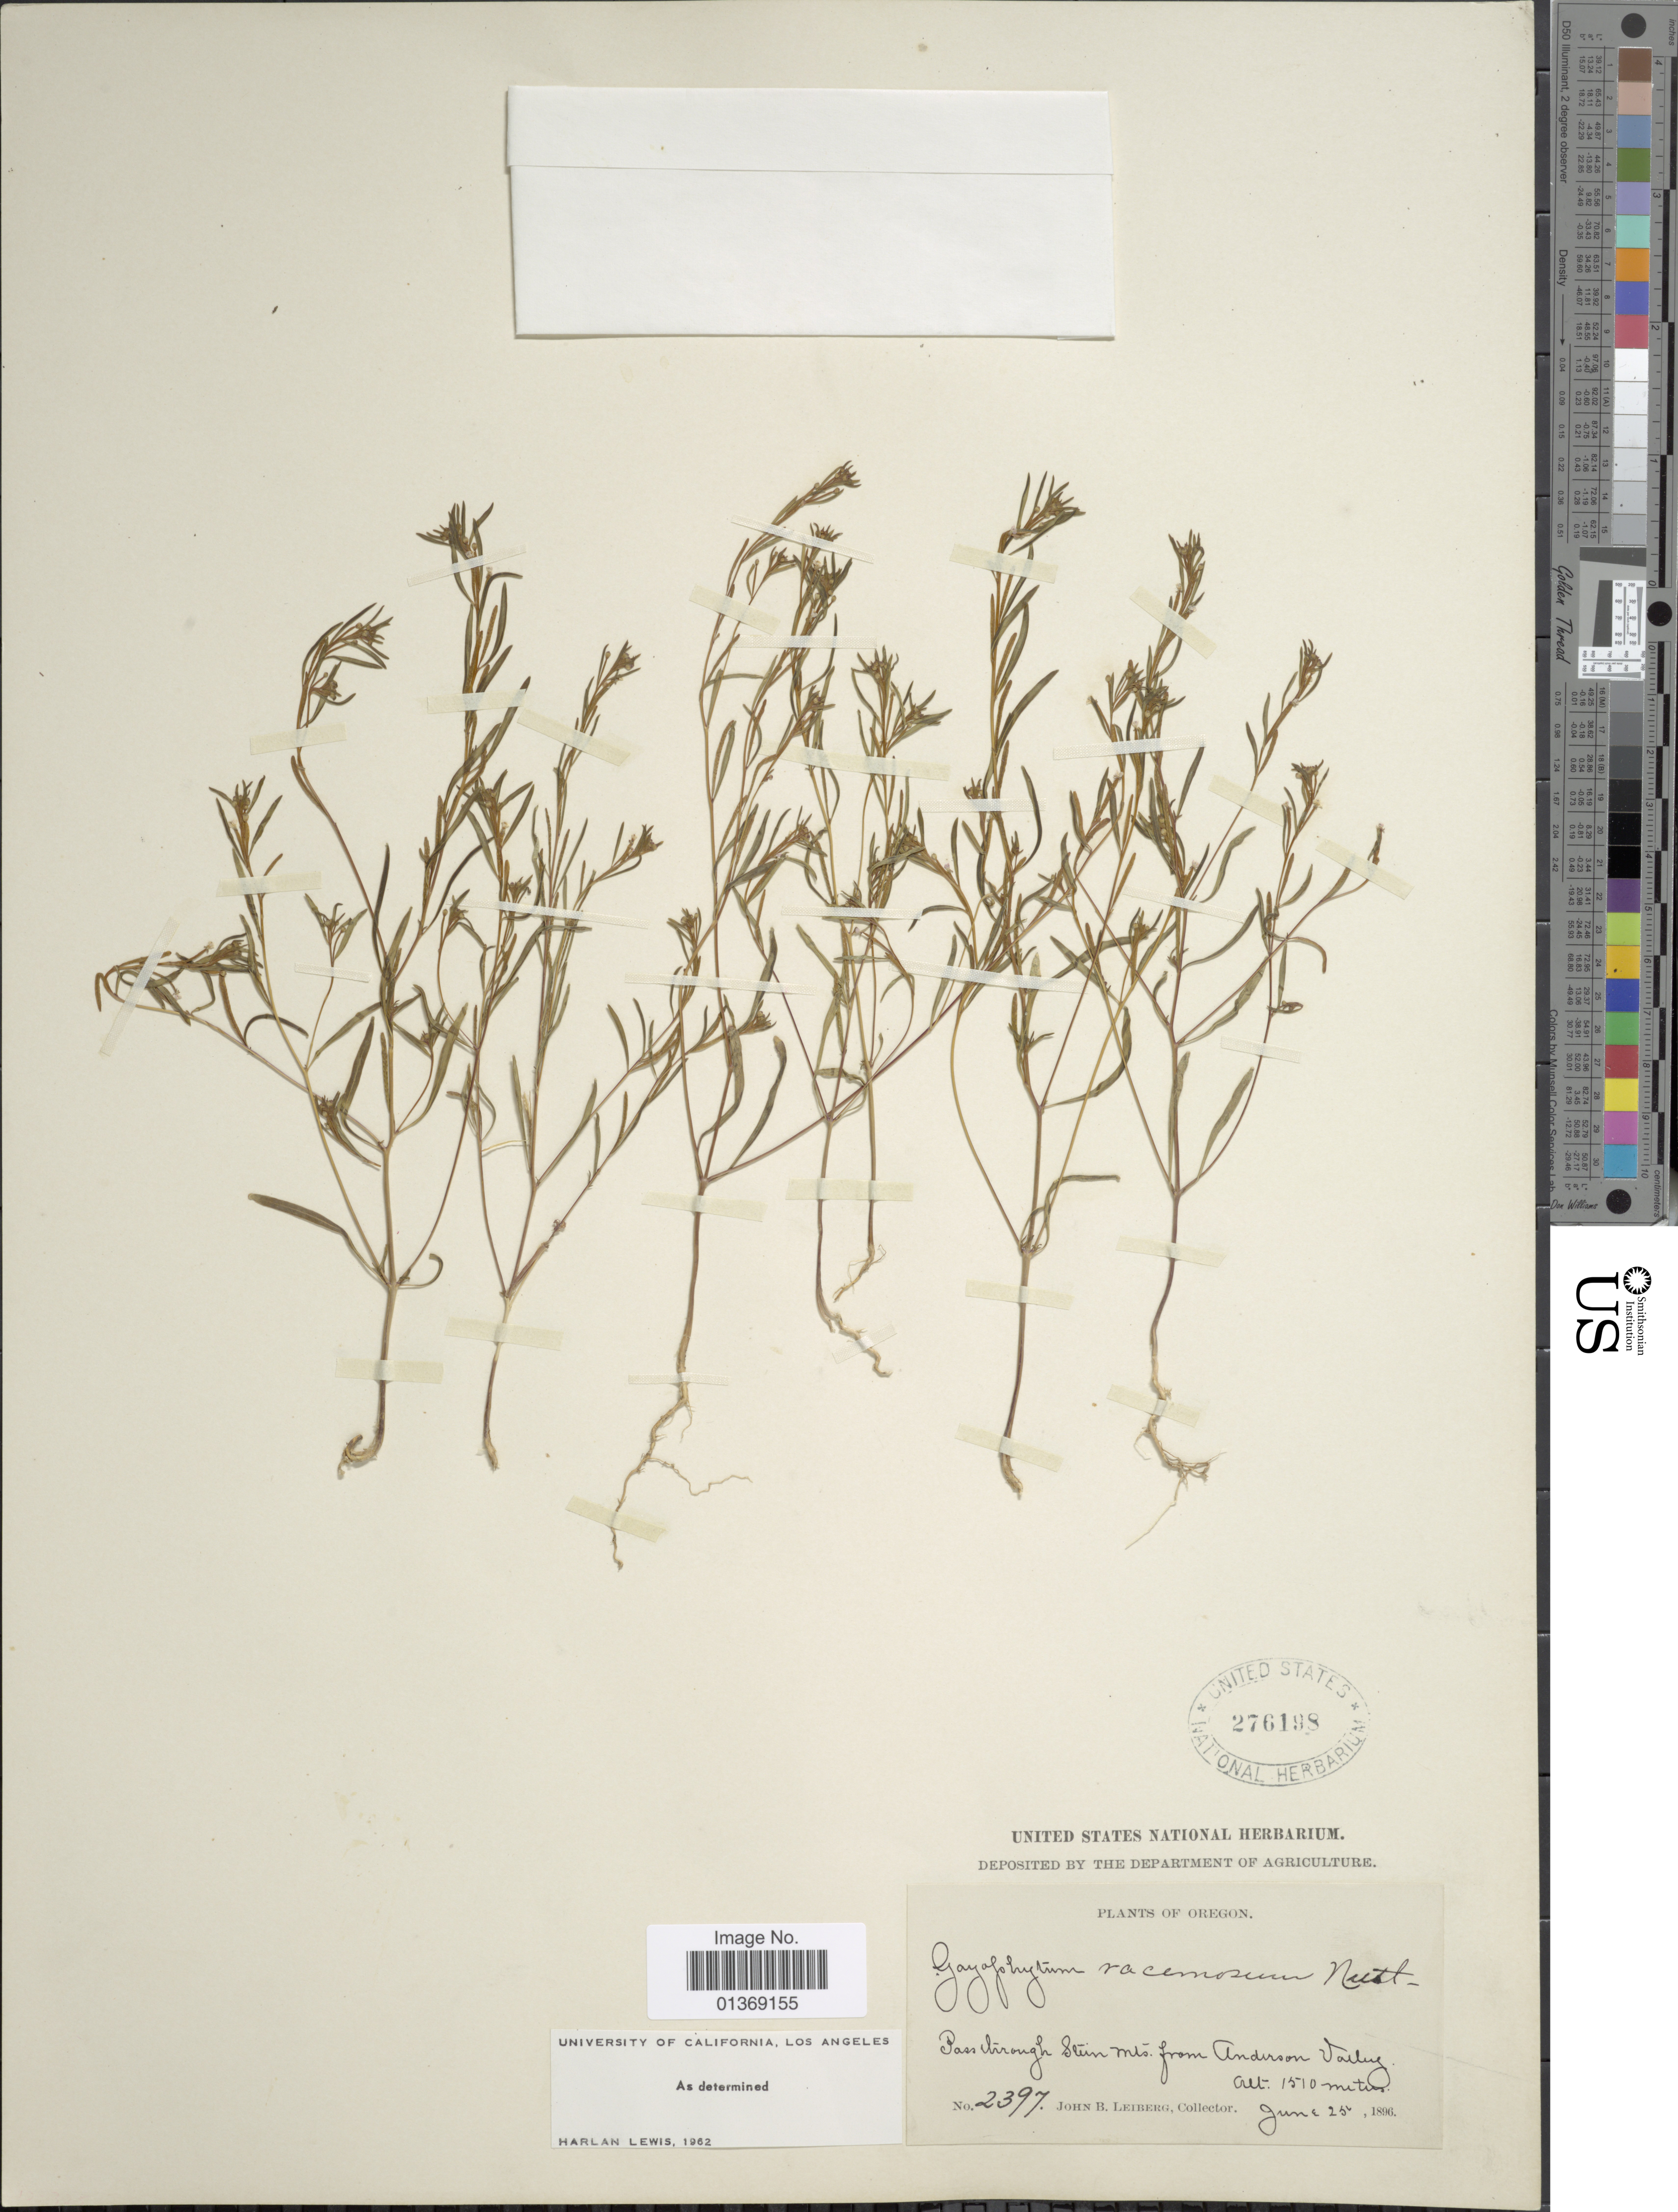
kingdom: Plantae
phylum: Tracheophyta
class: Magnoliopsida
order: Myrtales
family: Onagraceae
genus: Gayophytum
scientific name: Gayophytum racemosum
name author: Torr. & A. Gray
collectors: J. B. Leiberg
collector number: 2397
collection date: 1896-06-25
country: United States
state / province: Oregon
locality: Pass through Stein Mts. [Steens Mts.] from Anderson Valley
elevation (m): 1510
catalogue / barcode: US 276198